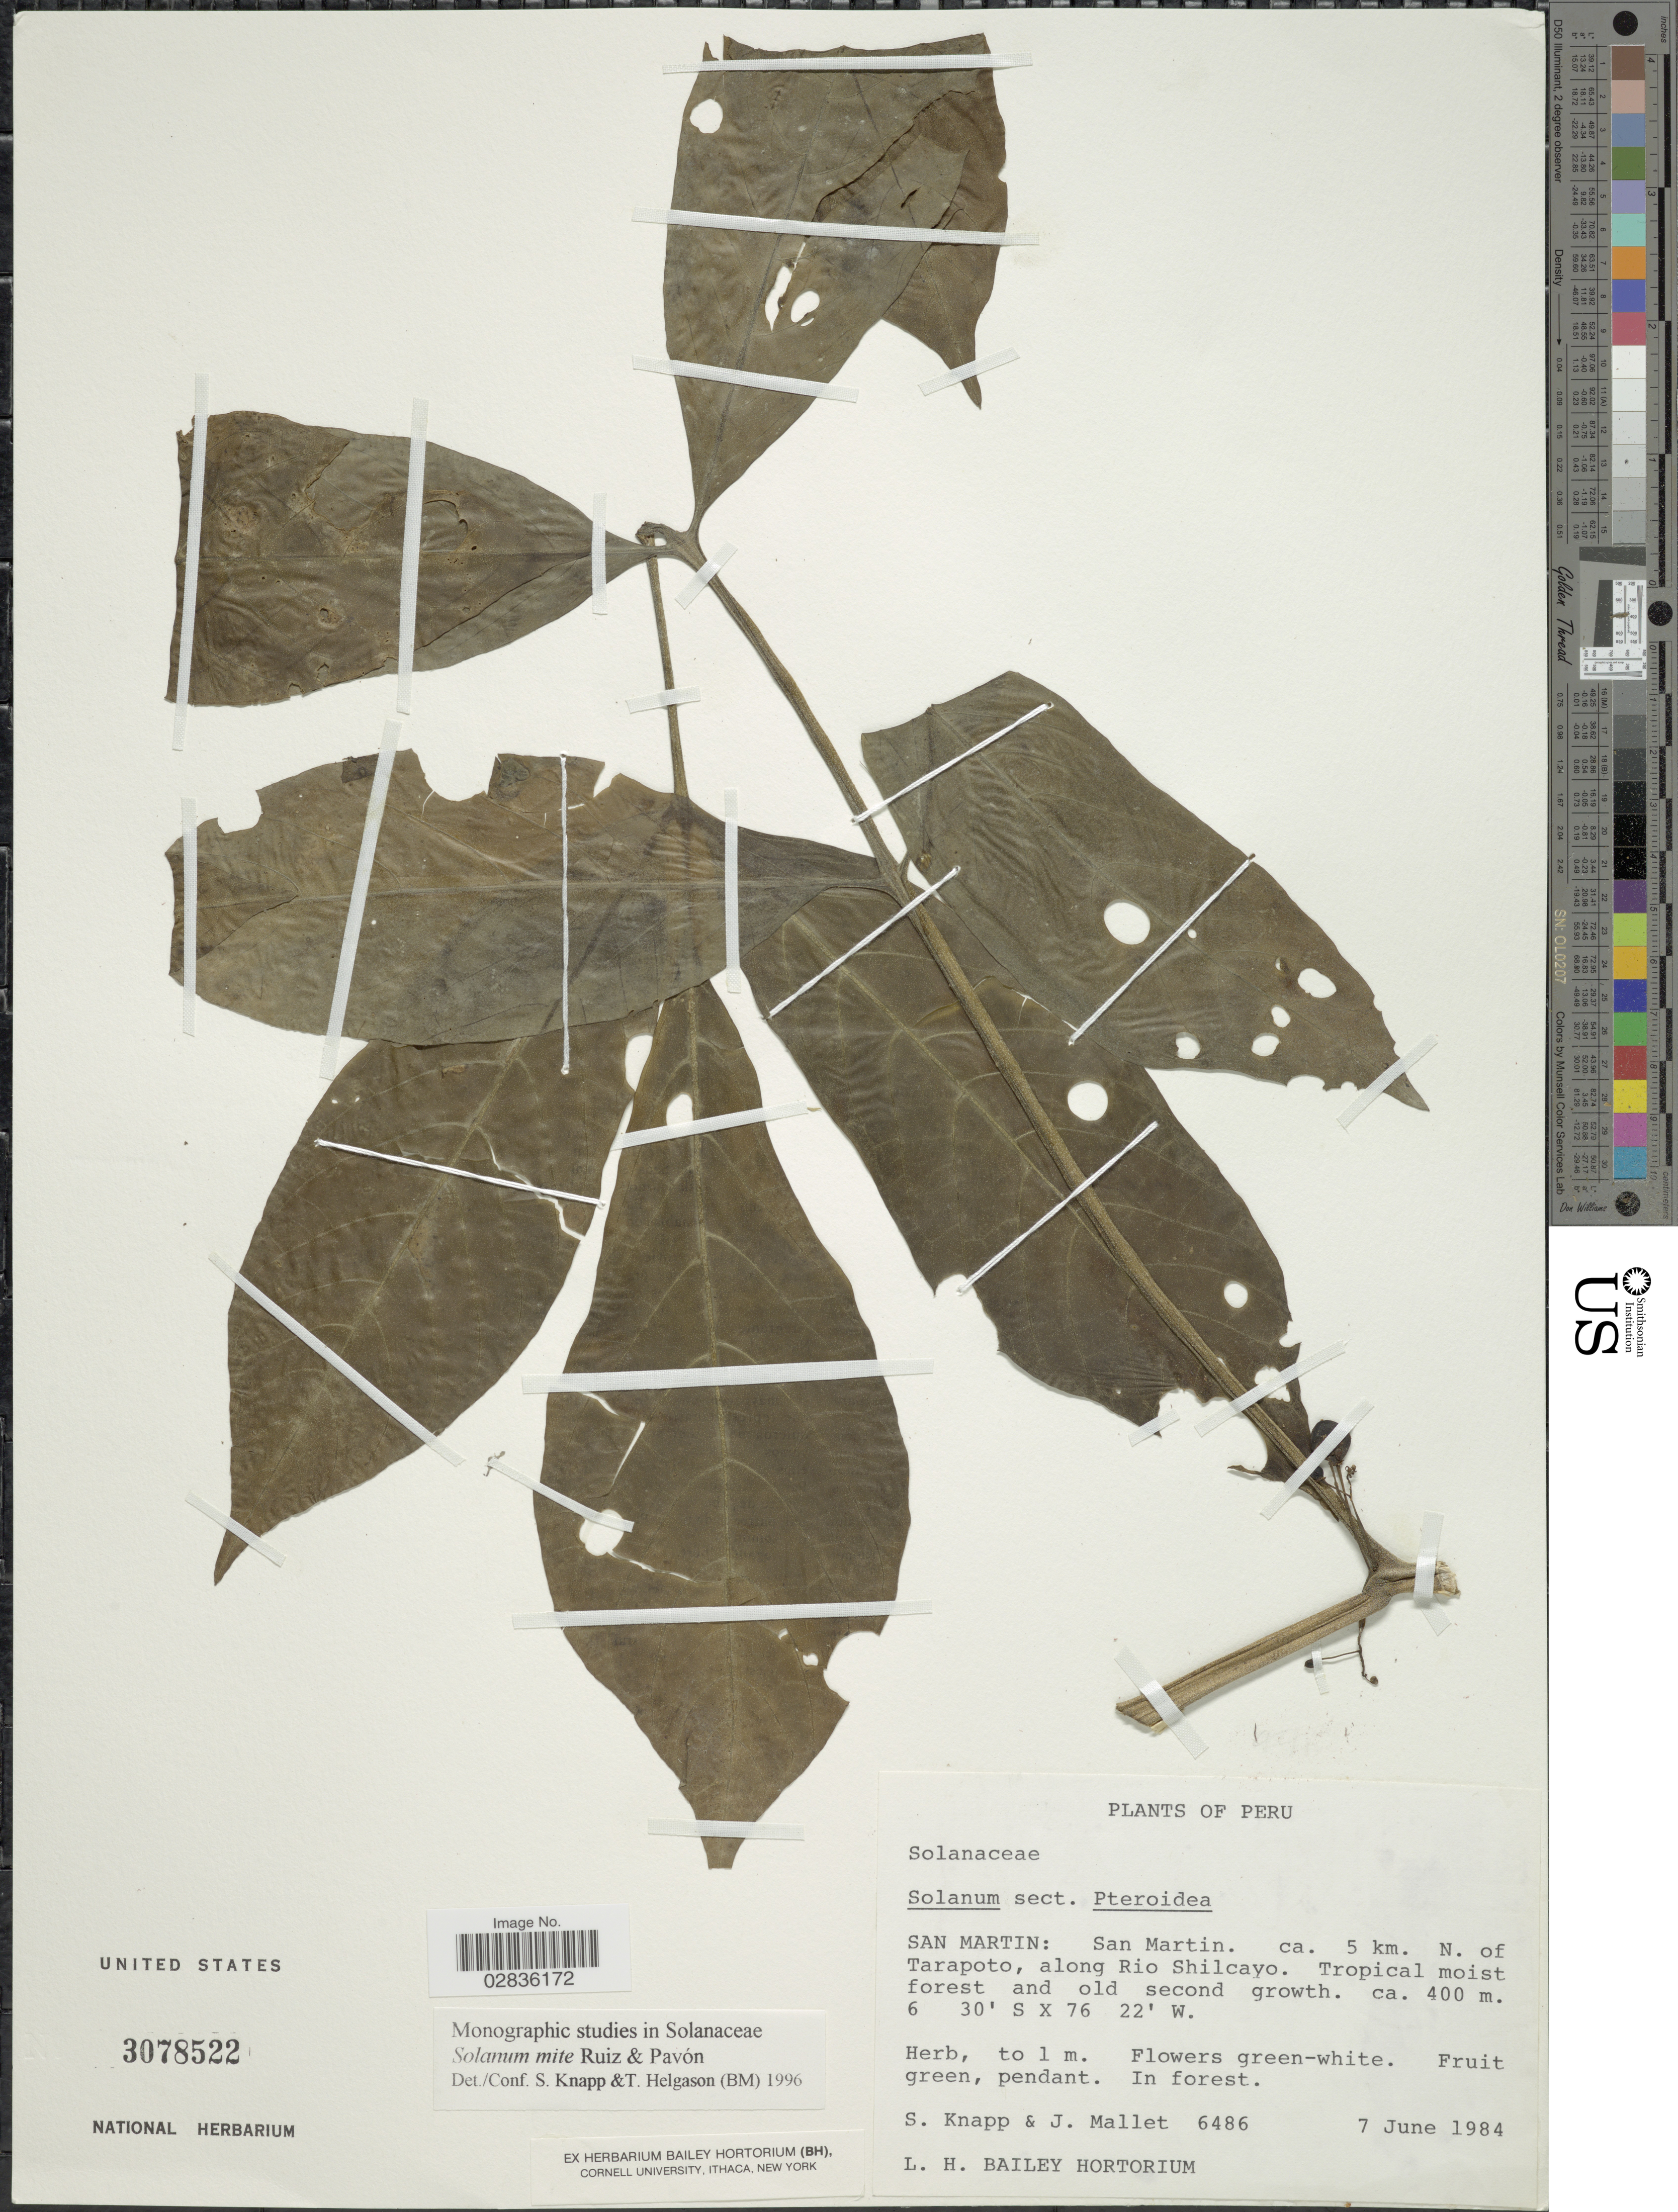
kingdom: Plantae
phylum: Tracheophyta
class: Magnoliopsida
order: Solanales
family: Solanaceae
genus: Solanum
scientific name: Solanum mite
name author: Ruiz & Pav.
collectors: S. Knapp & J. Mallet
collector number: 6486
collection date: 1984-06-07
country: Peru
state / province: San Martín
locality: San Martin. ca. 5 km. N. of Tarapoto, along Rio Shilcayo.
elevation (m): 400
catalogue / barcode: US 3078522